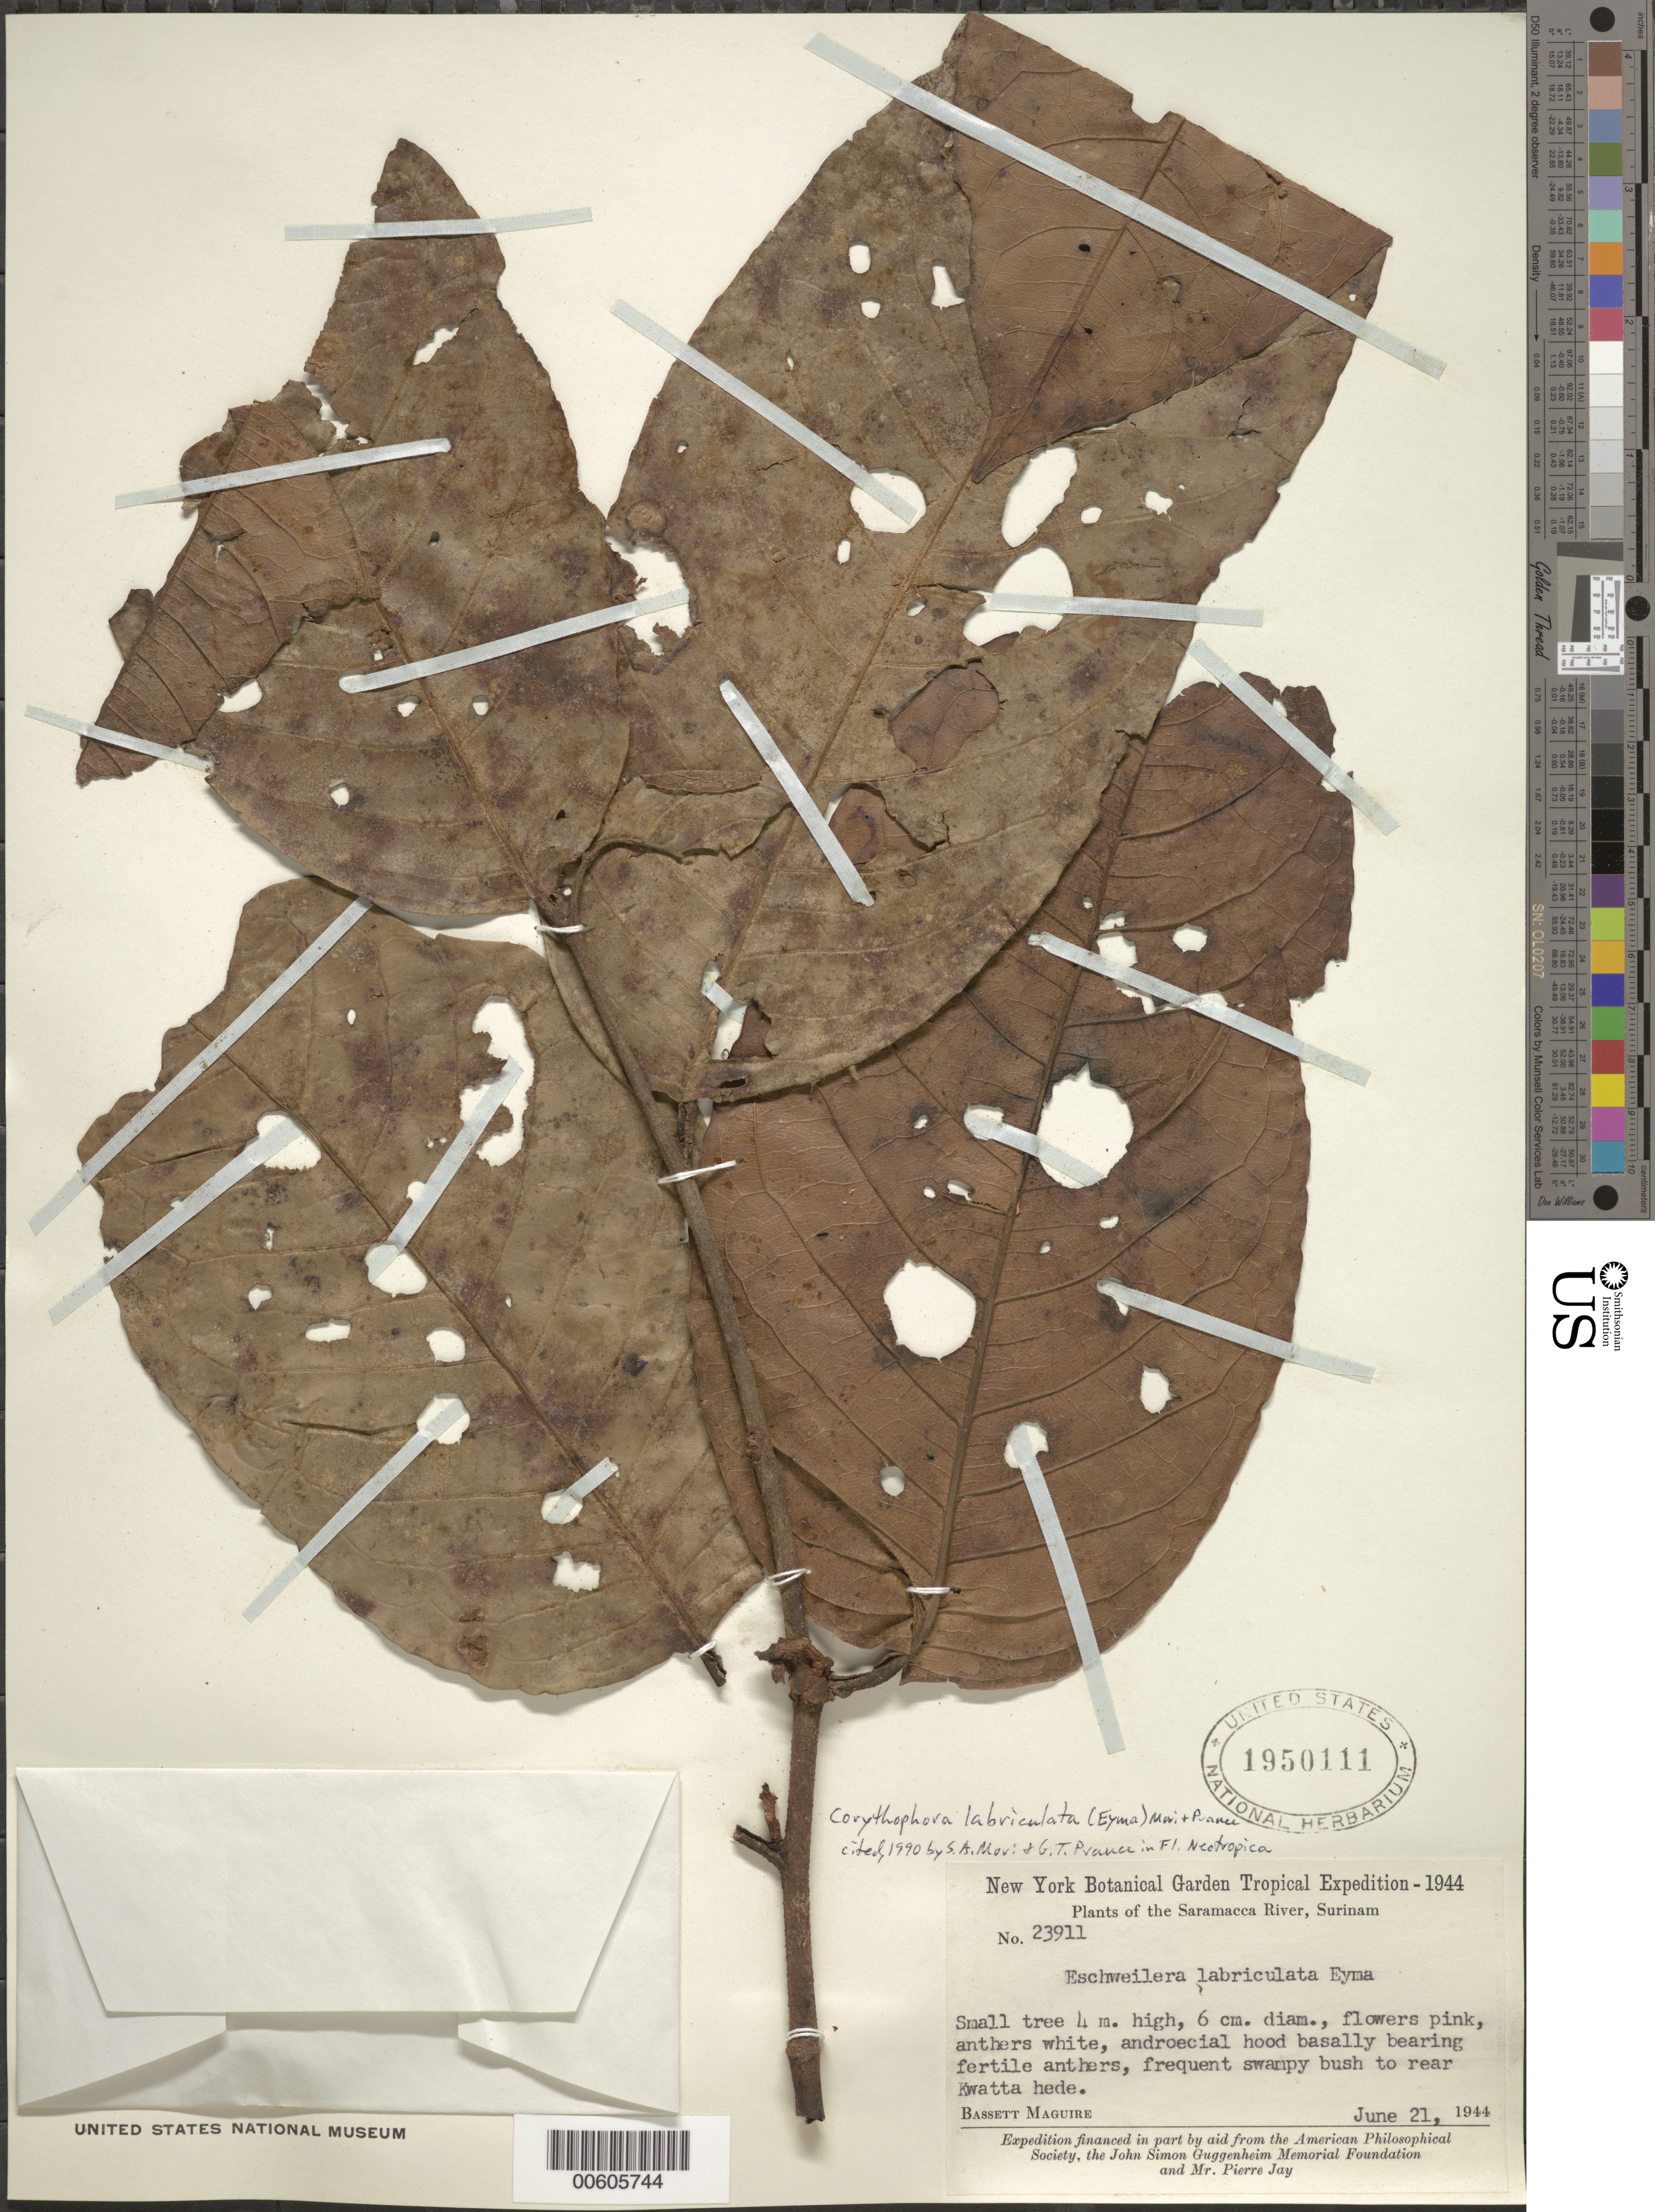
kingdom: Plantae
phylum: Tracheophyta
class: Magnoliopsida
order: Ericales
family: Lecythidaceae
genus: Corythophora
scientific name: Corythophora labriculata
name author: (Eyma) S.A. Mori & Prance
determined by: Mori, Scott A.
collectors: B. Maguire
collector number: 23911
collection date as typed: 21-Jun-44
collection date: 1944-06-21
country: Suriname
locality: Saramacca River, rear of Kwatta hede village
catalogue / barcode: US 1950111